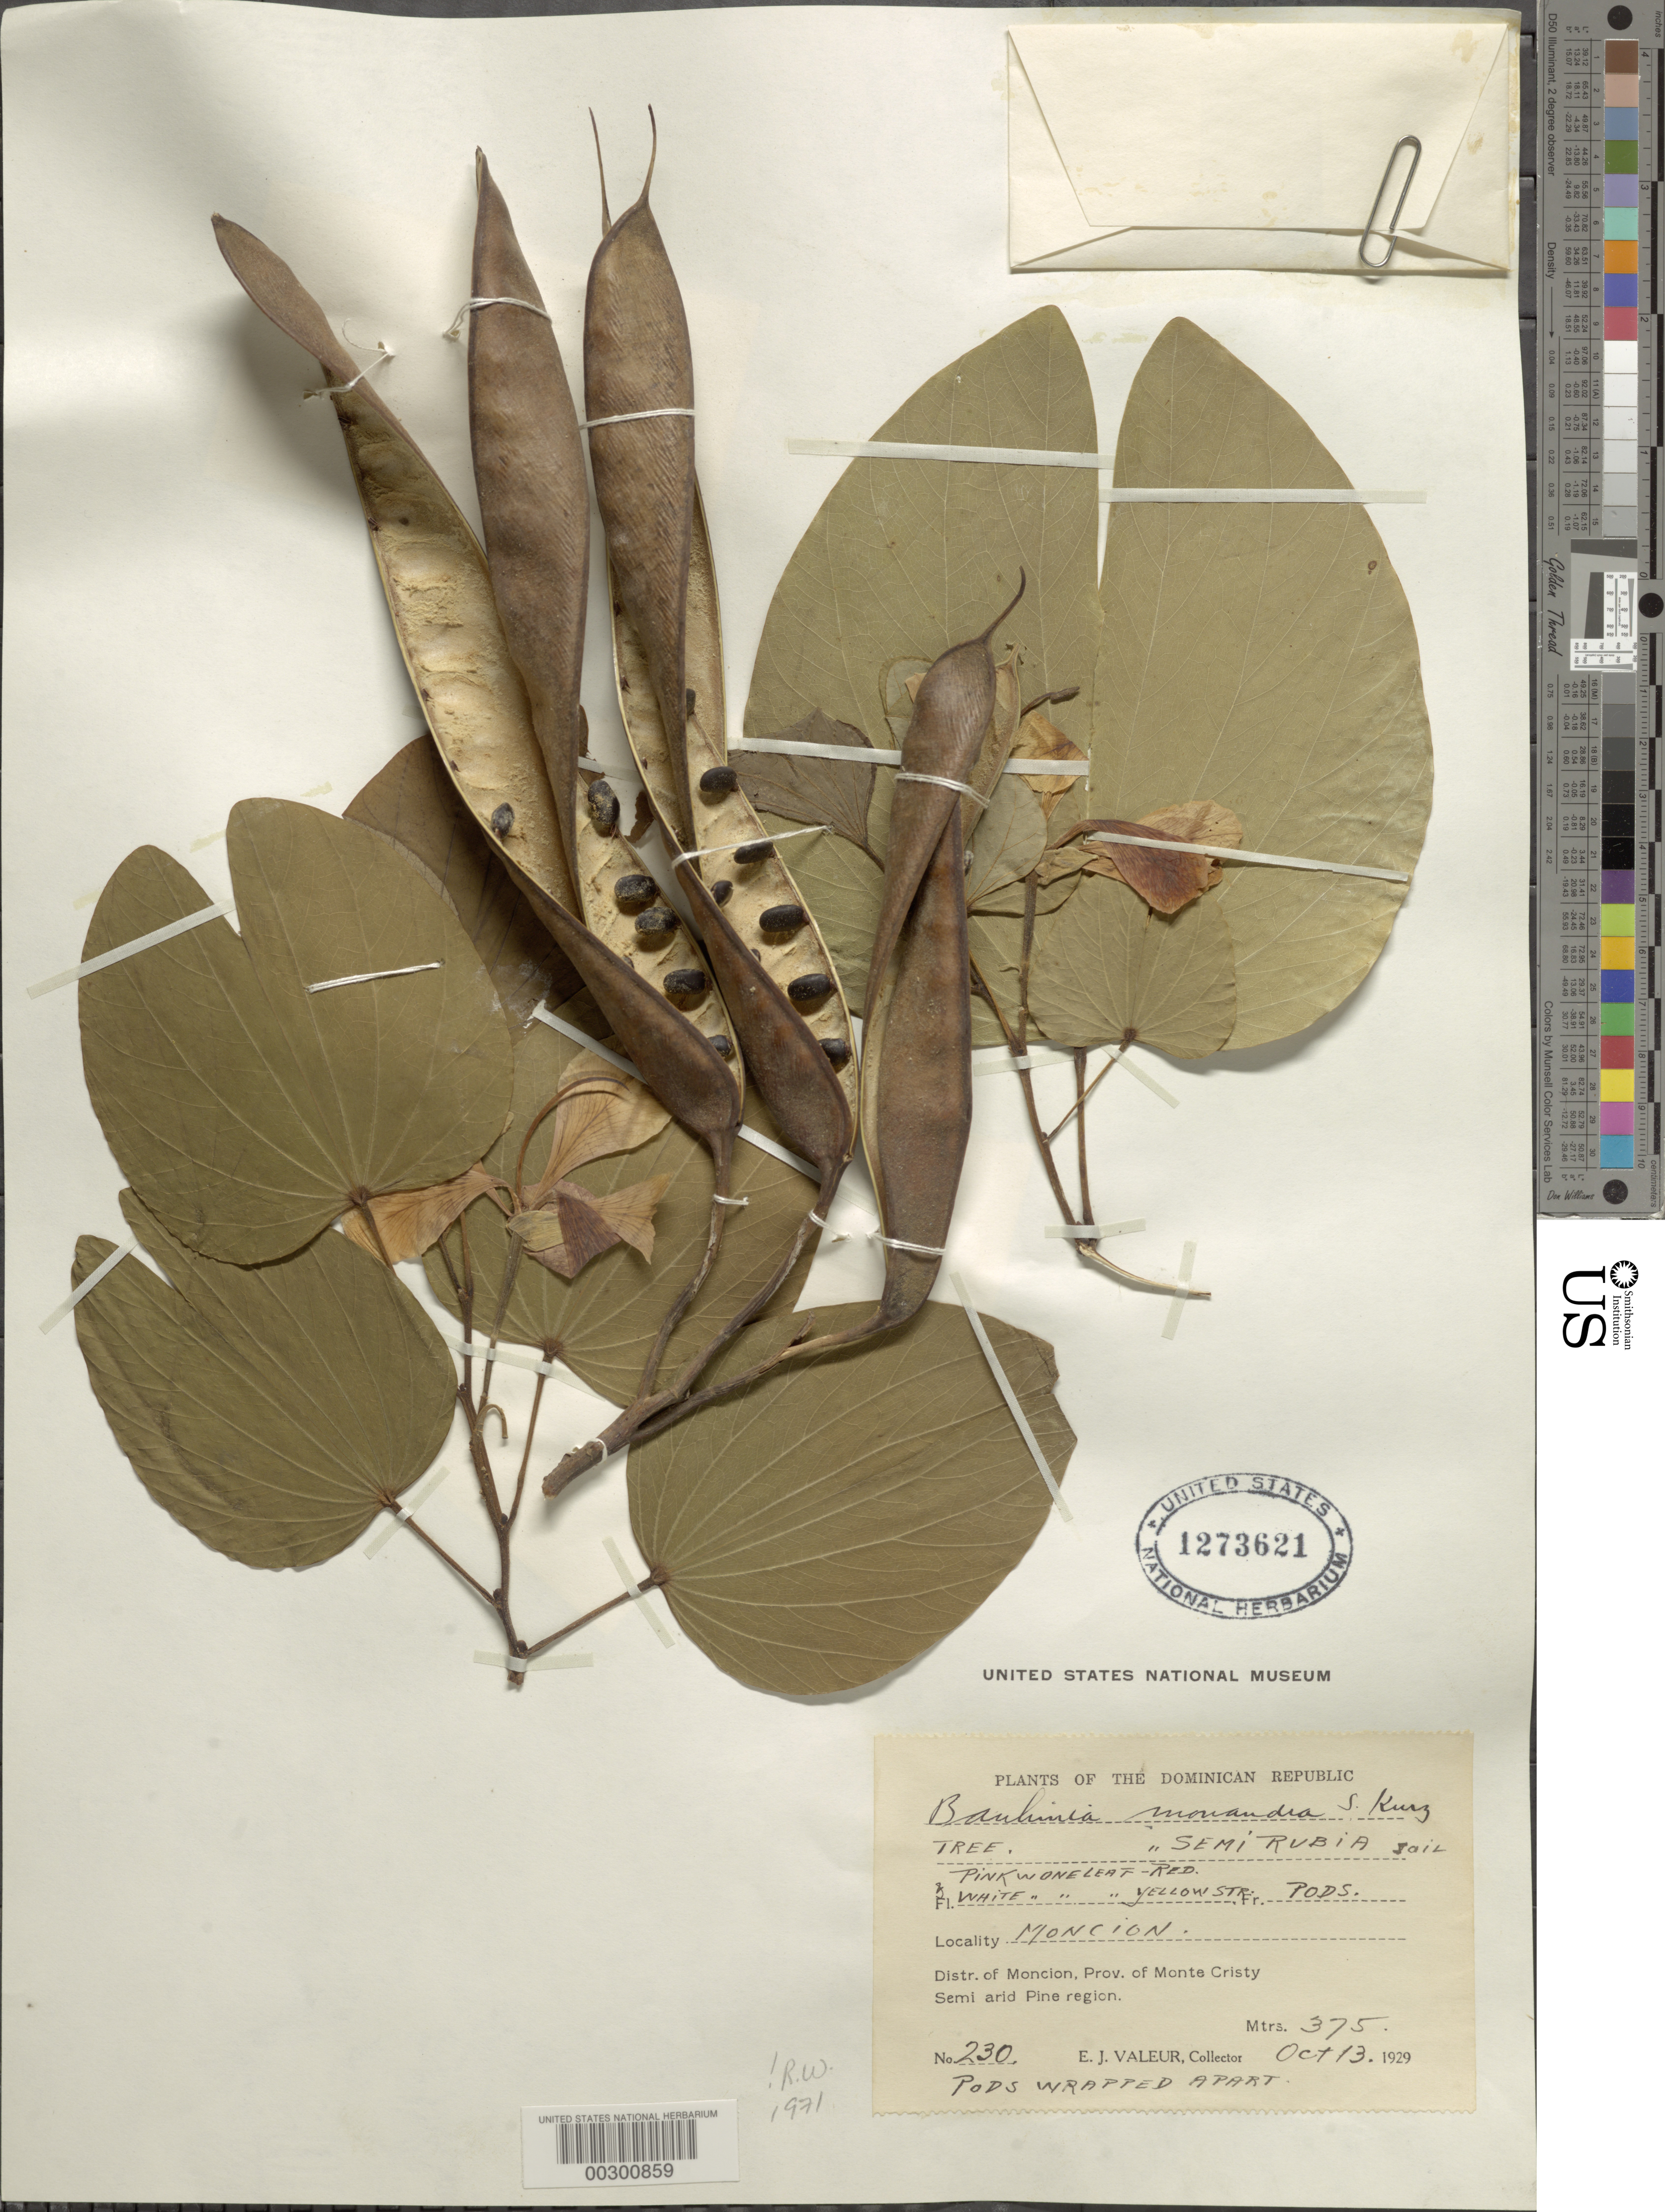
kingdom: Plantae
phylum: Tracheophyta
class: Magnoliopsida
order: Fabales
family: Fabaceae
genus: Bauhinia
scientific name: Bauhinia monandra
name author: Kurz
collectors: E. Valeur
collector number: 230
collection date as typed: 13 Oct 1929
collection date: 1929-10-13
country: Dominican Republic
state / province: Santiago Rodríguez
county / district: Monción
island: Hispaniola Island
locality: Moncion, moncion dist. [province originally recorded as monte cristi.]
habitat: Semi arid pine region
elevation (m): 375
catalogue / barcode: US 1273621